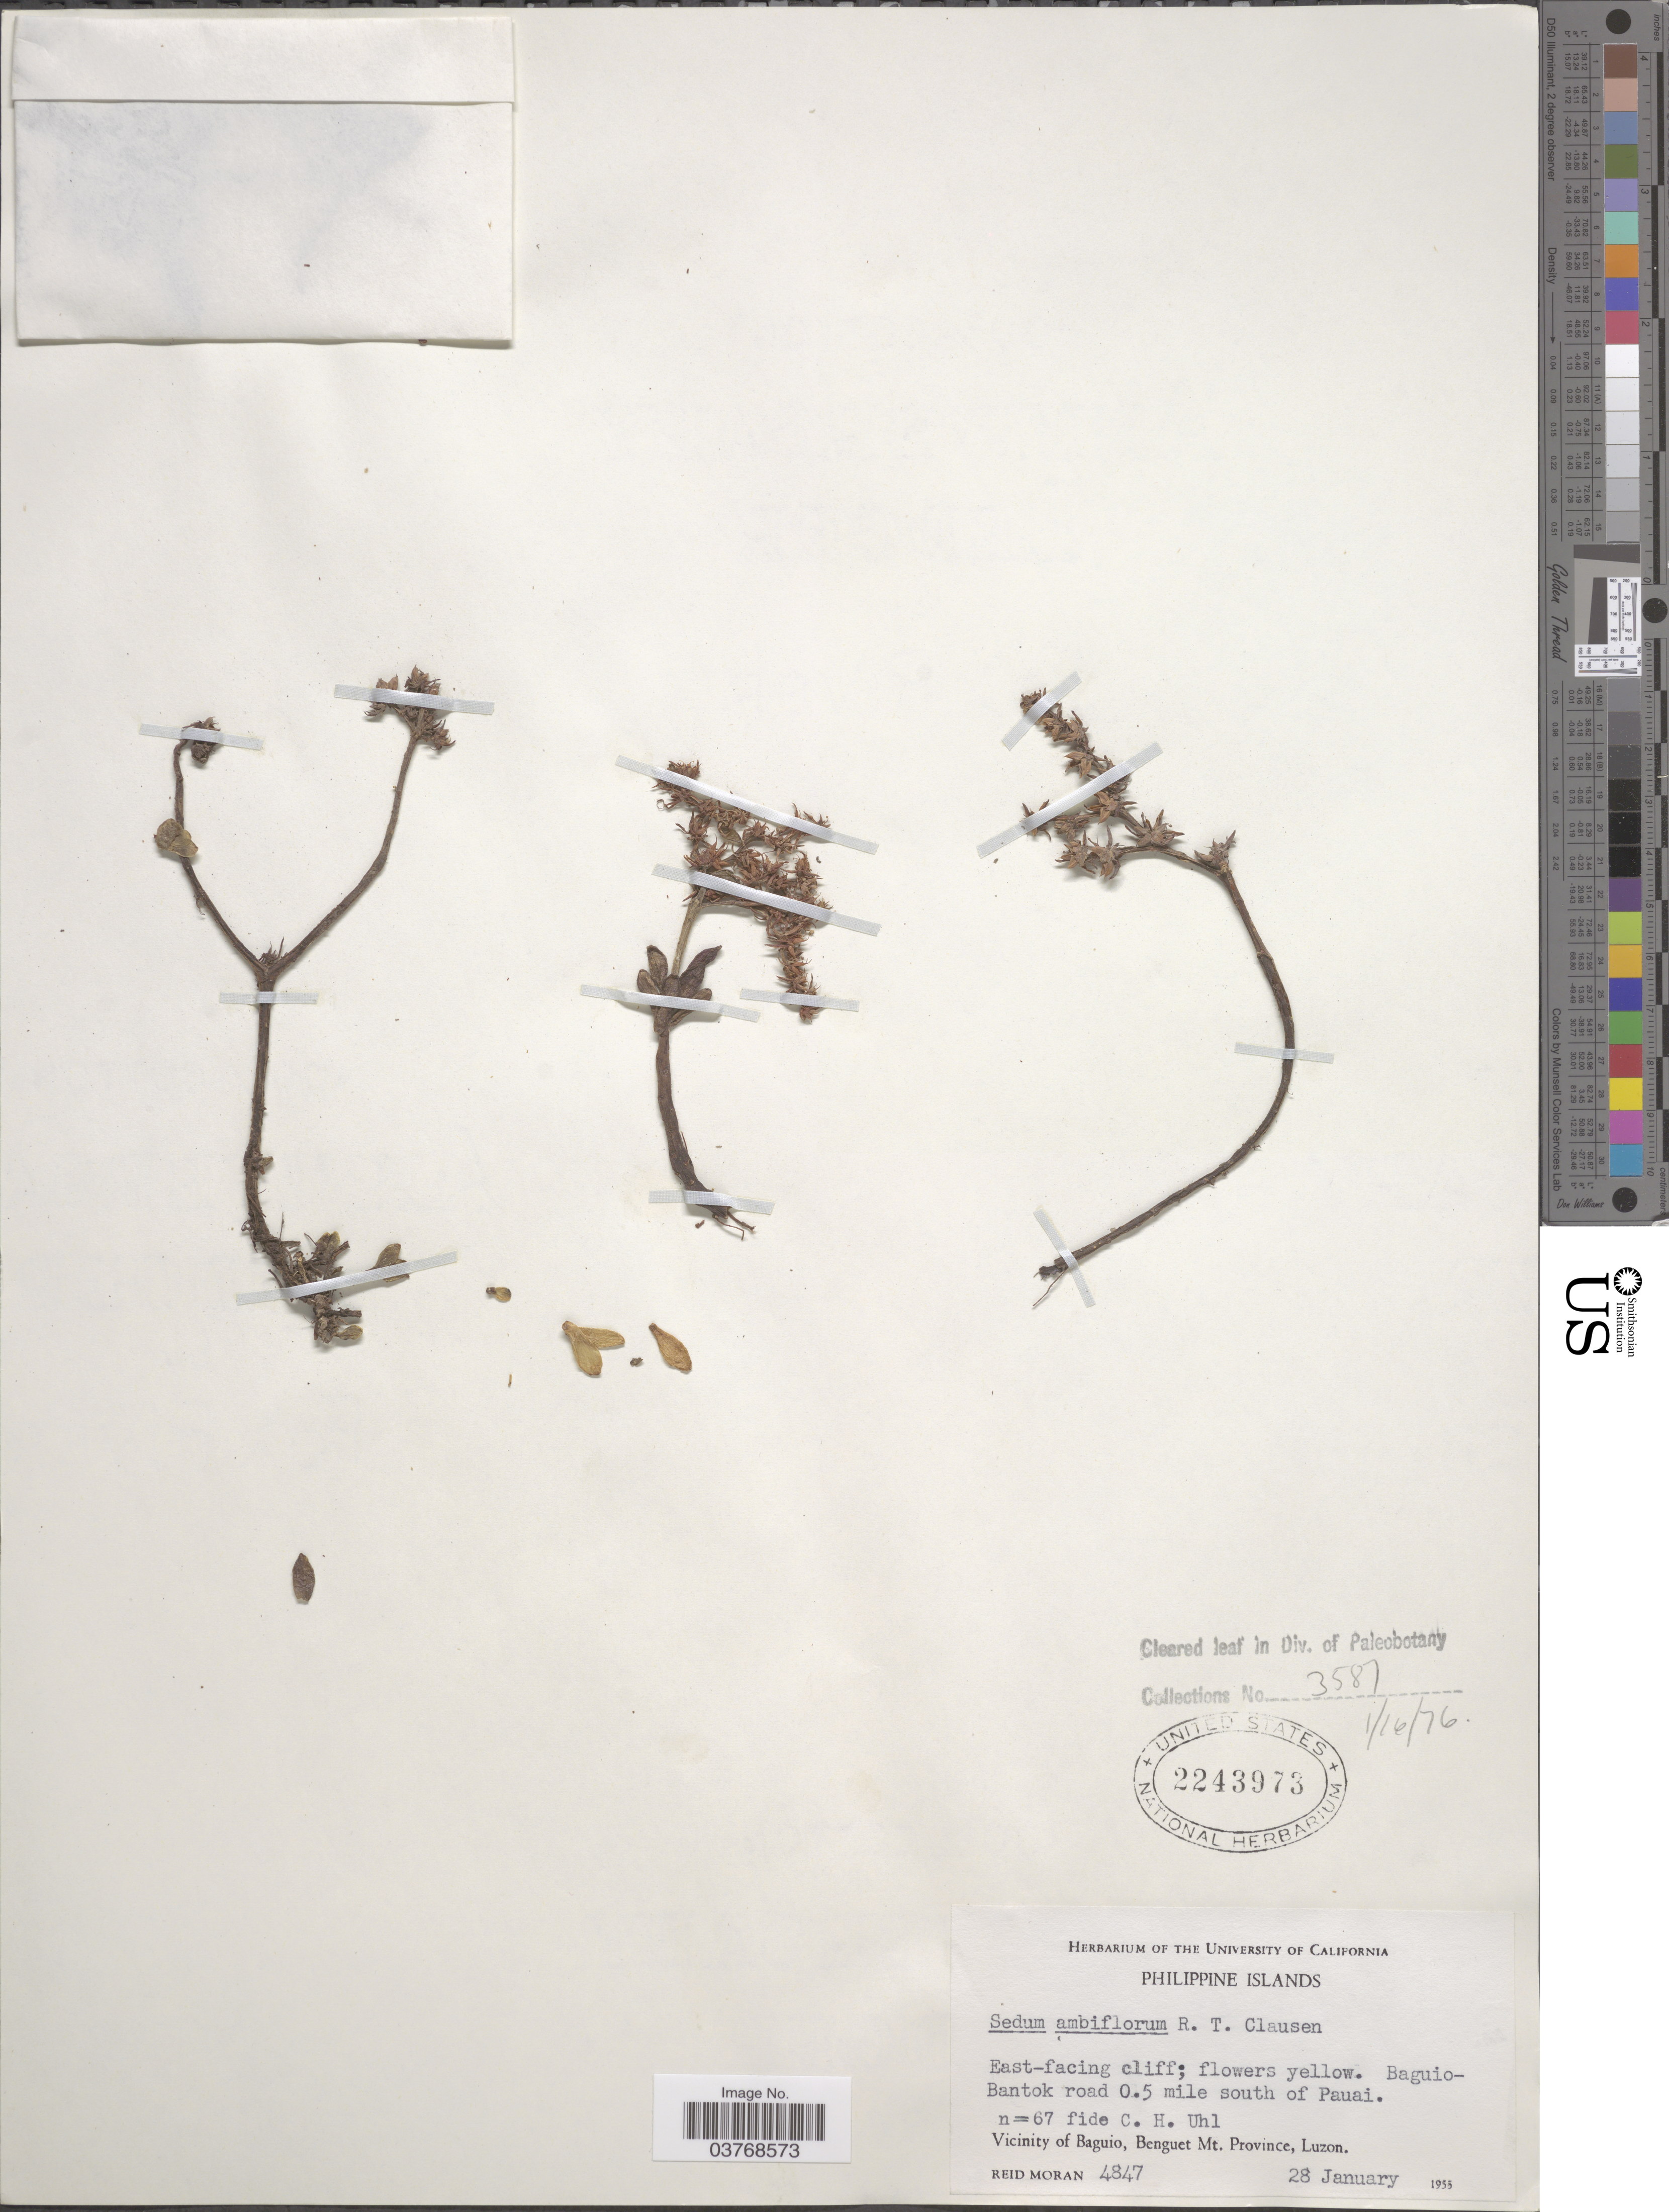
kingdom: Plantae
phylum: Tracheophyta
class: Magnoliopsida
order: Saxifragales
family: Crassulaceae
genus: Sedum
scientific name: Sedum ambiflorum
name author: R.T. Clausen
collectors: R. Moran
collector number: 4847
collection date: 1955-01-28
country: Philippines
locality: Baguio-Bantok road 0.5 mile south of Pauai. Vicinity of Baguio, Benguet Mt. Province, Luzon.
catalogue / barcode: US 2243973